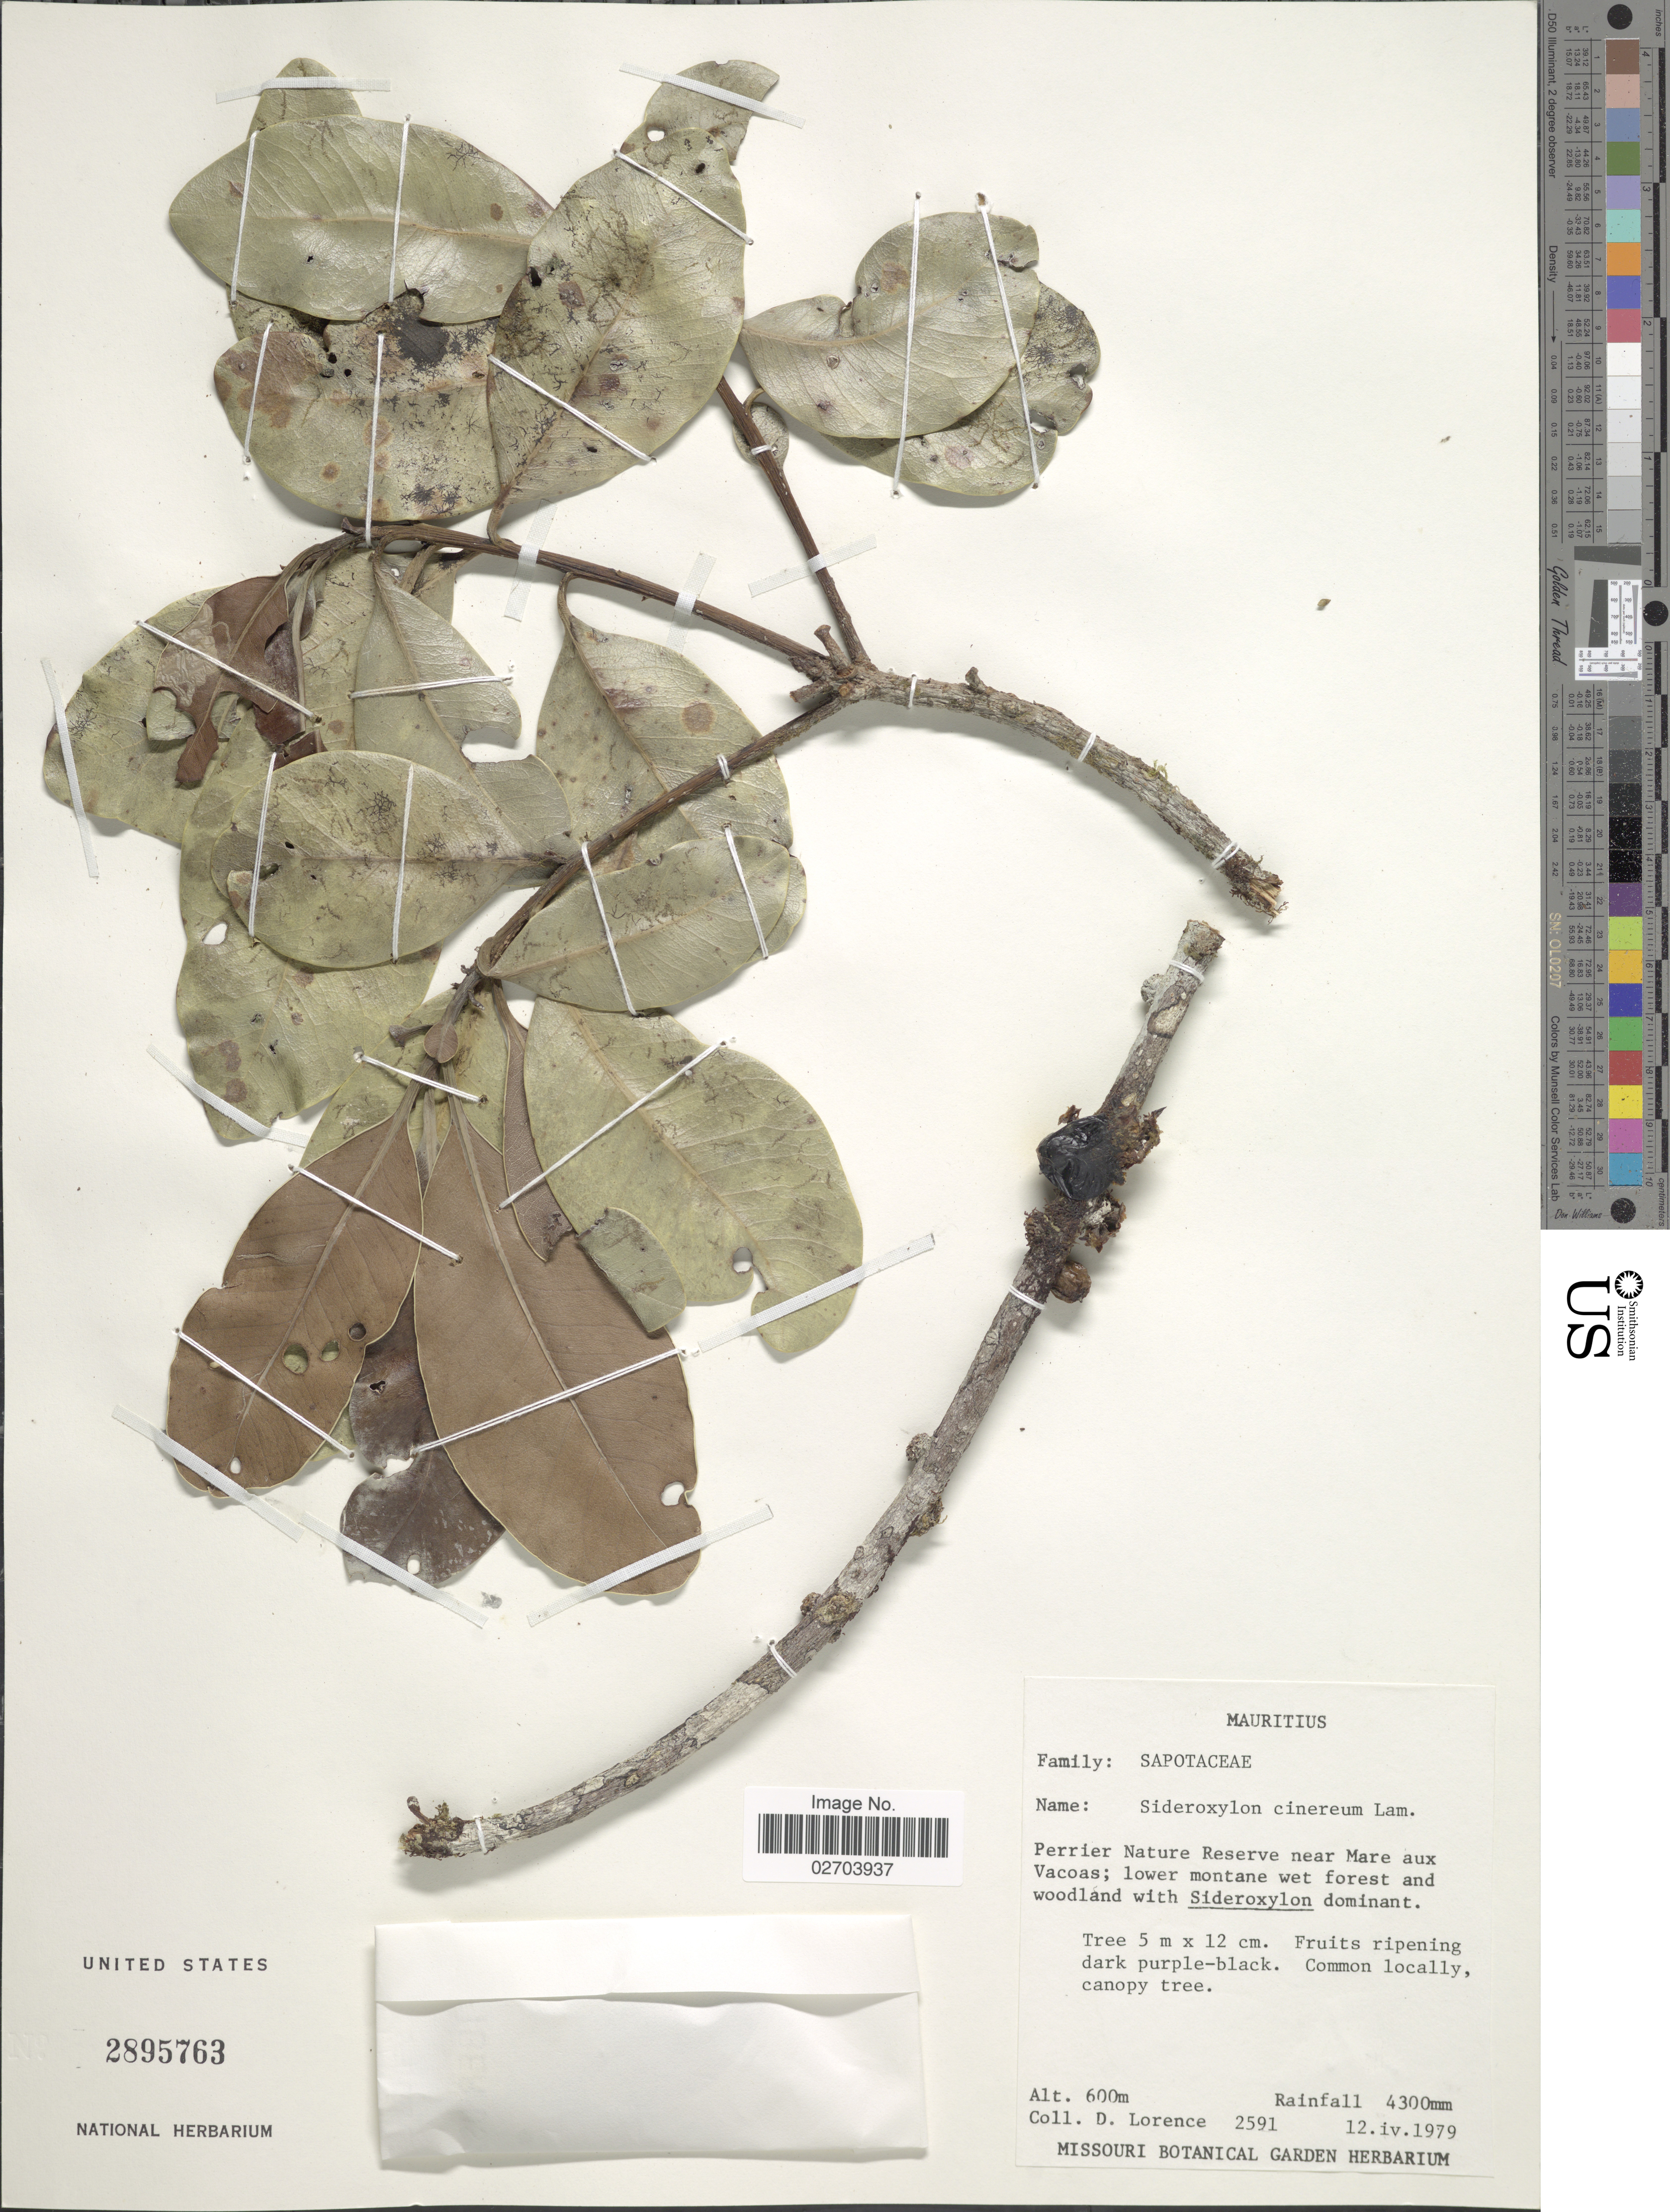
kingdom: Plantae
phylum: Tracheophyta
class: Magnoliopsida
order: Ericales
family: Sapotaceae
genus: Sideroxylon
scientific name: Sideroxylon cinereum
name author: Lam.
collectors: D. Lorence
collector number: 2591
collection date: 1979-04-12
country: Mauritius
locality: Perrier Nature Reserve near Mare aux Vacoas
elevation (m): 600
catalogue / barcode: US 2895763